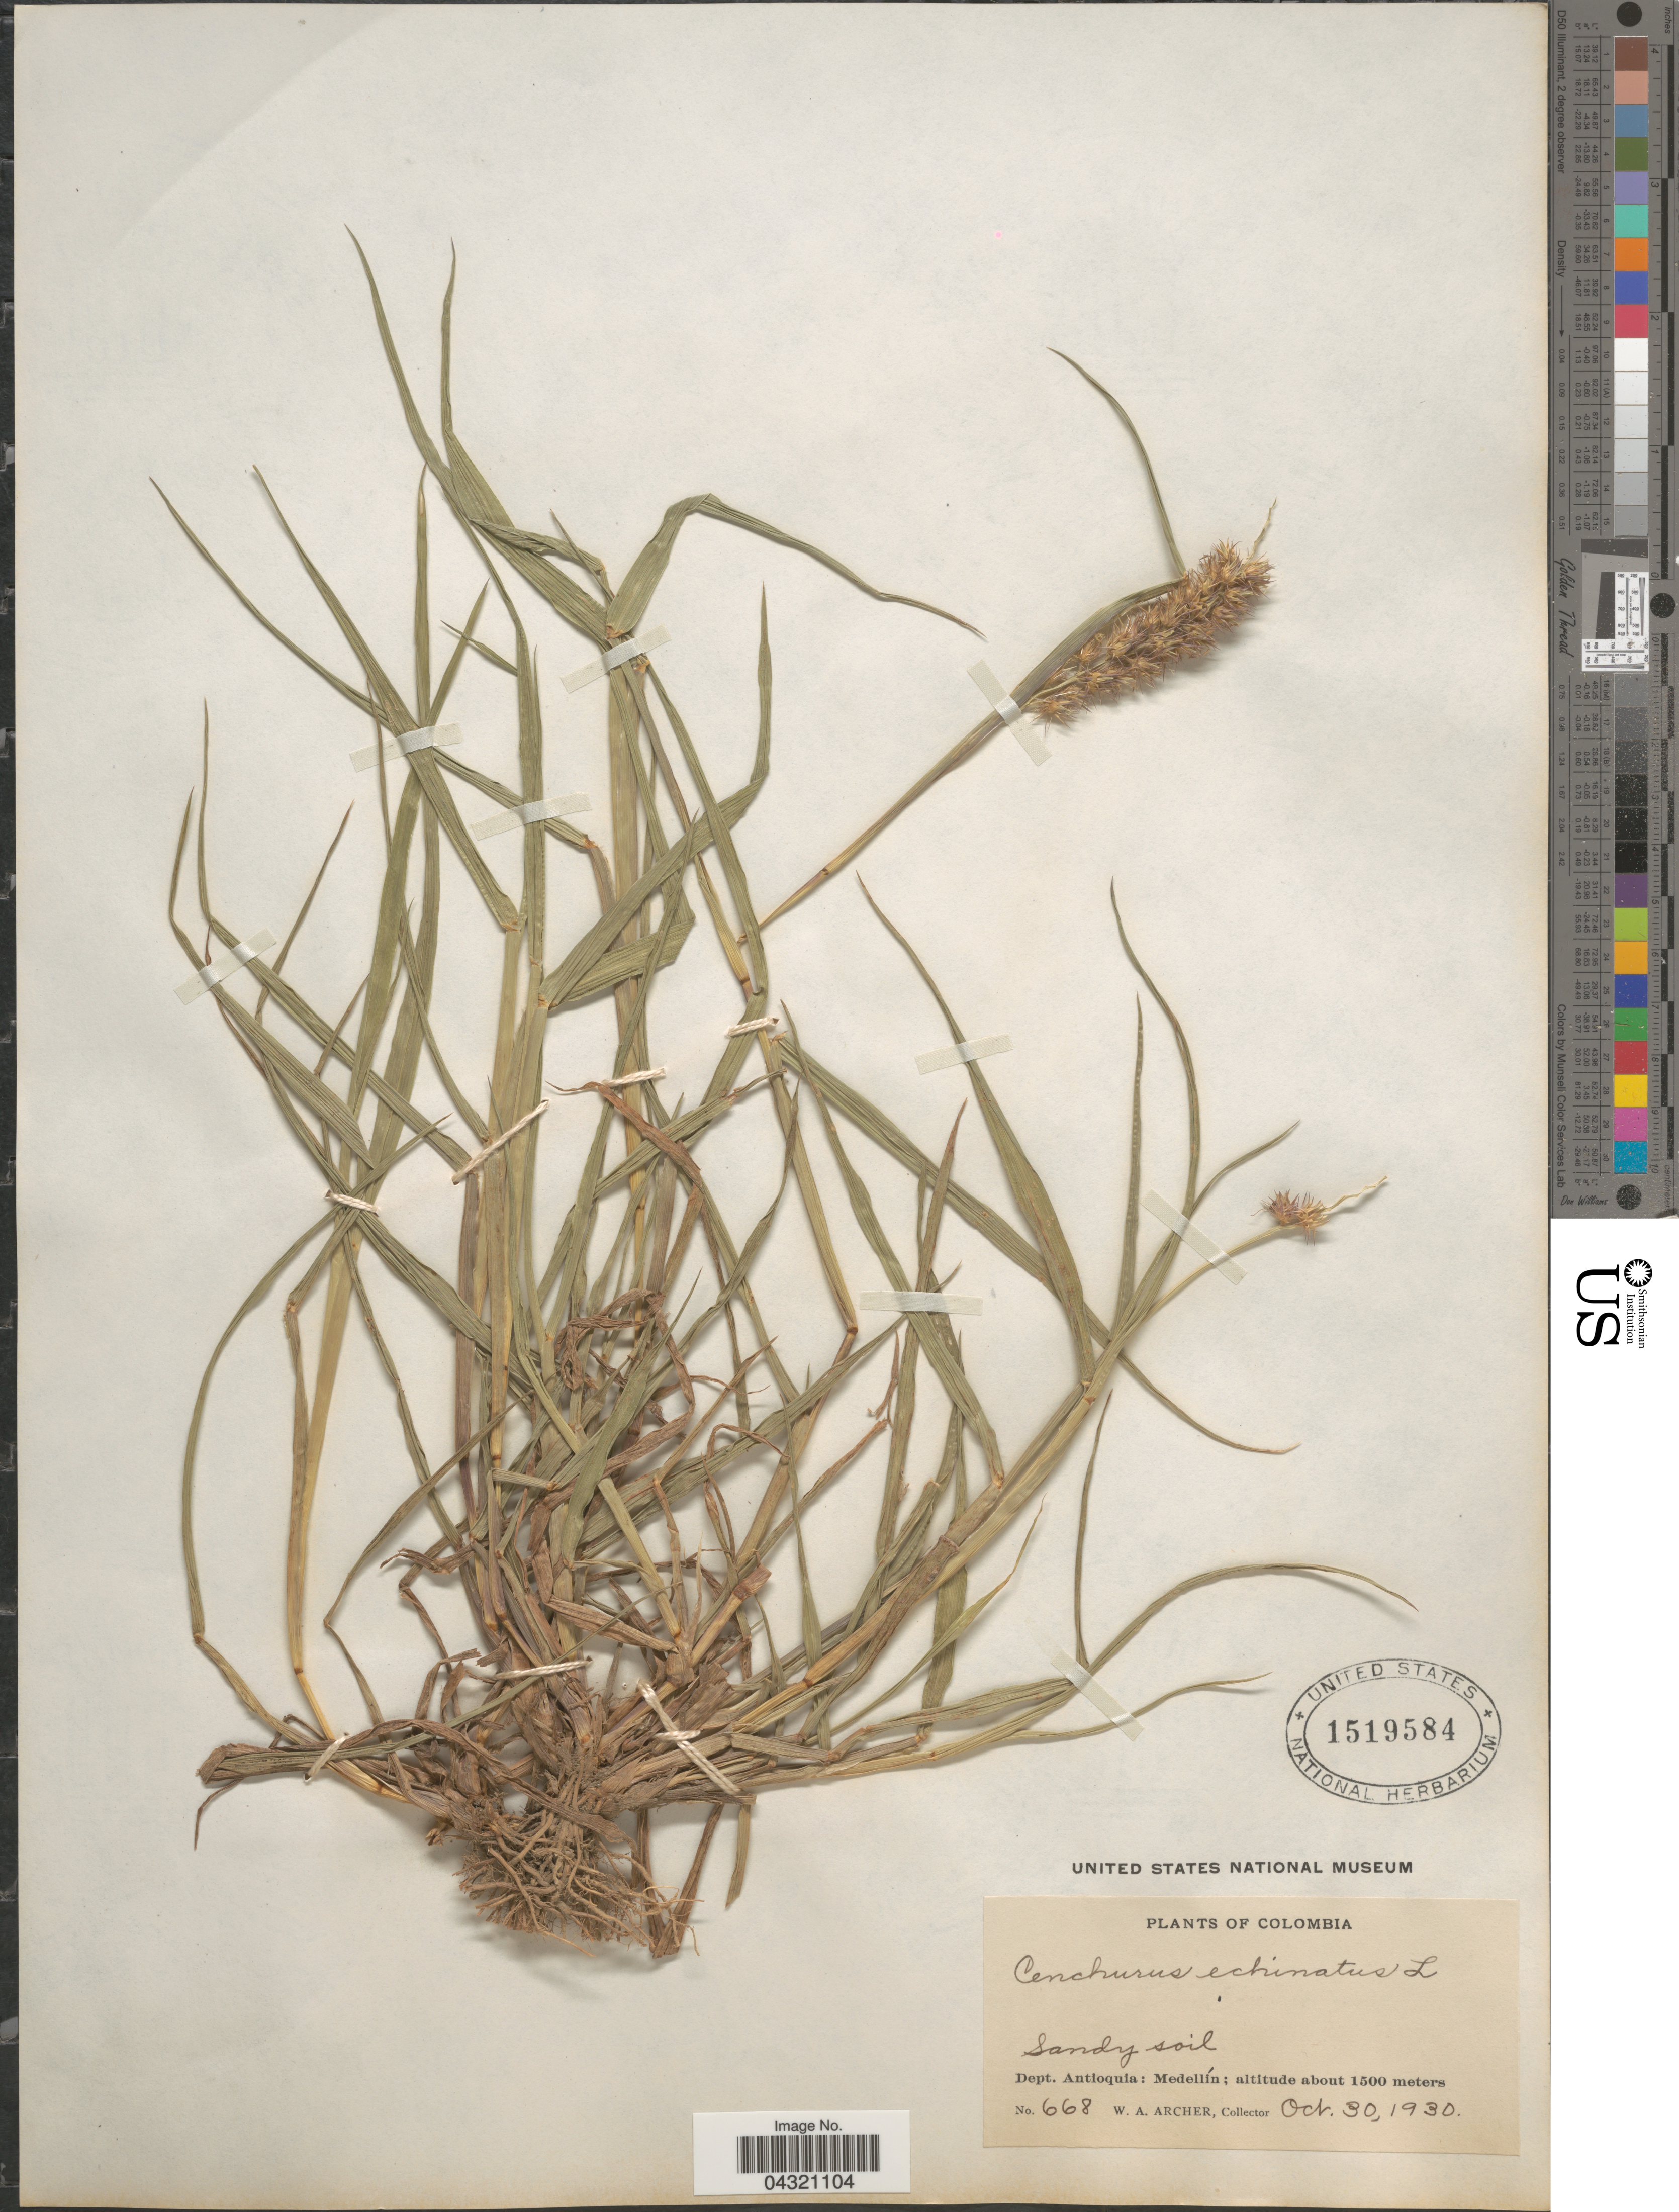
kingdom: Plantae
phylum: Tracheophyta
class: Liliopsida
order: Poales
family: Poaceae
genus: Cenchrus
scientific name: Cenchrus echinatus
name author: L.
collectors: W. Archer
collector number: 668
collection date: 1930-10-30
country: Colombia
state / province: Antioquia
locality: Dept. Antioquia : Medellín.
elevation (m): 1500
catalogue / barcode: US 1519584